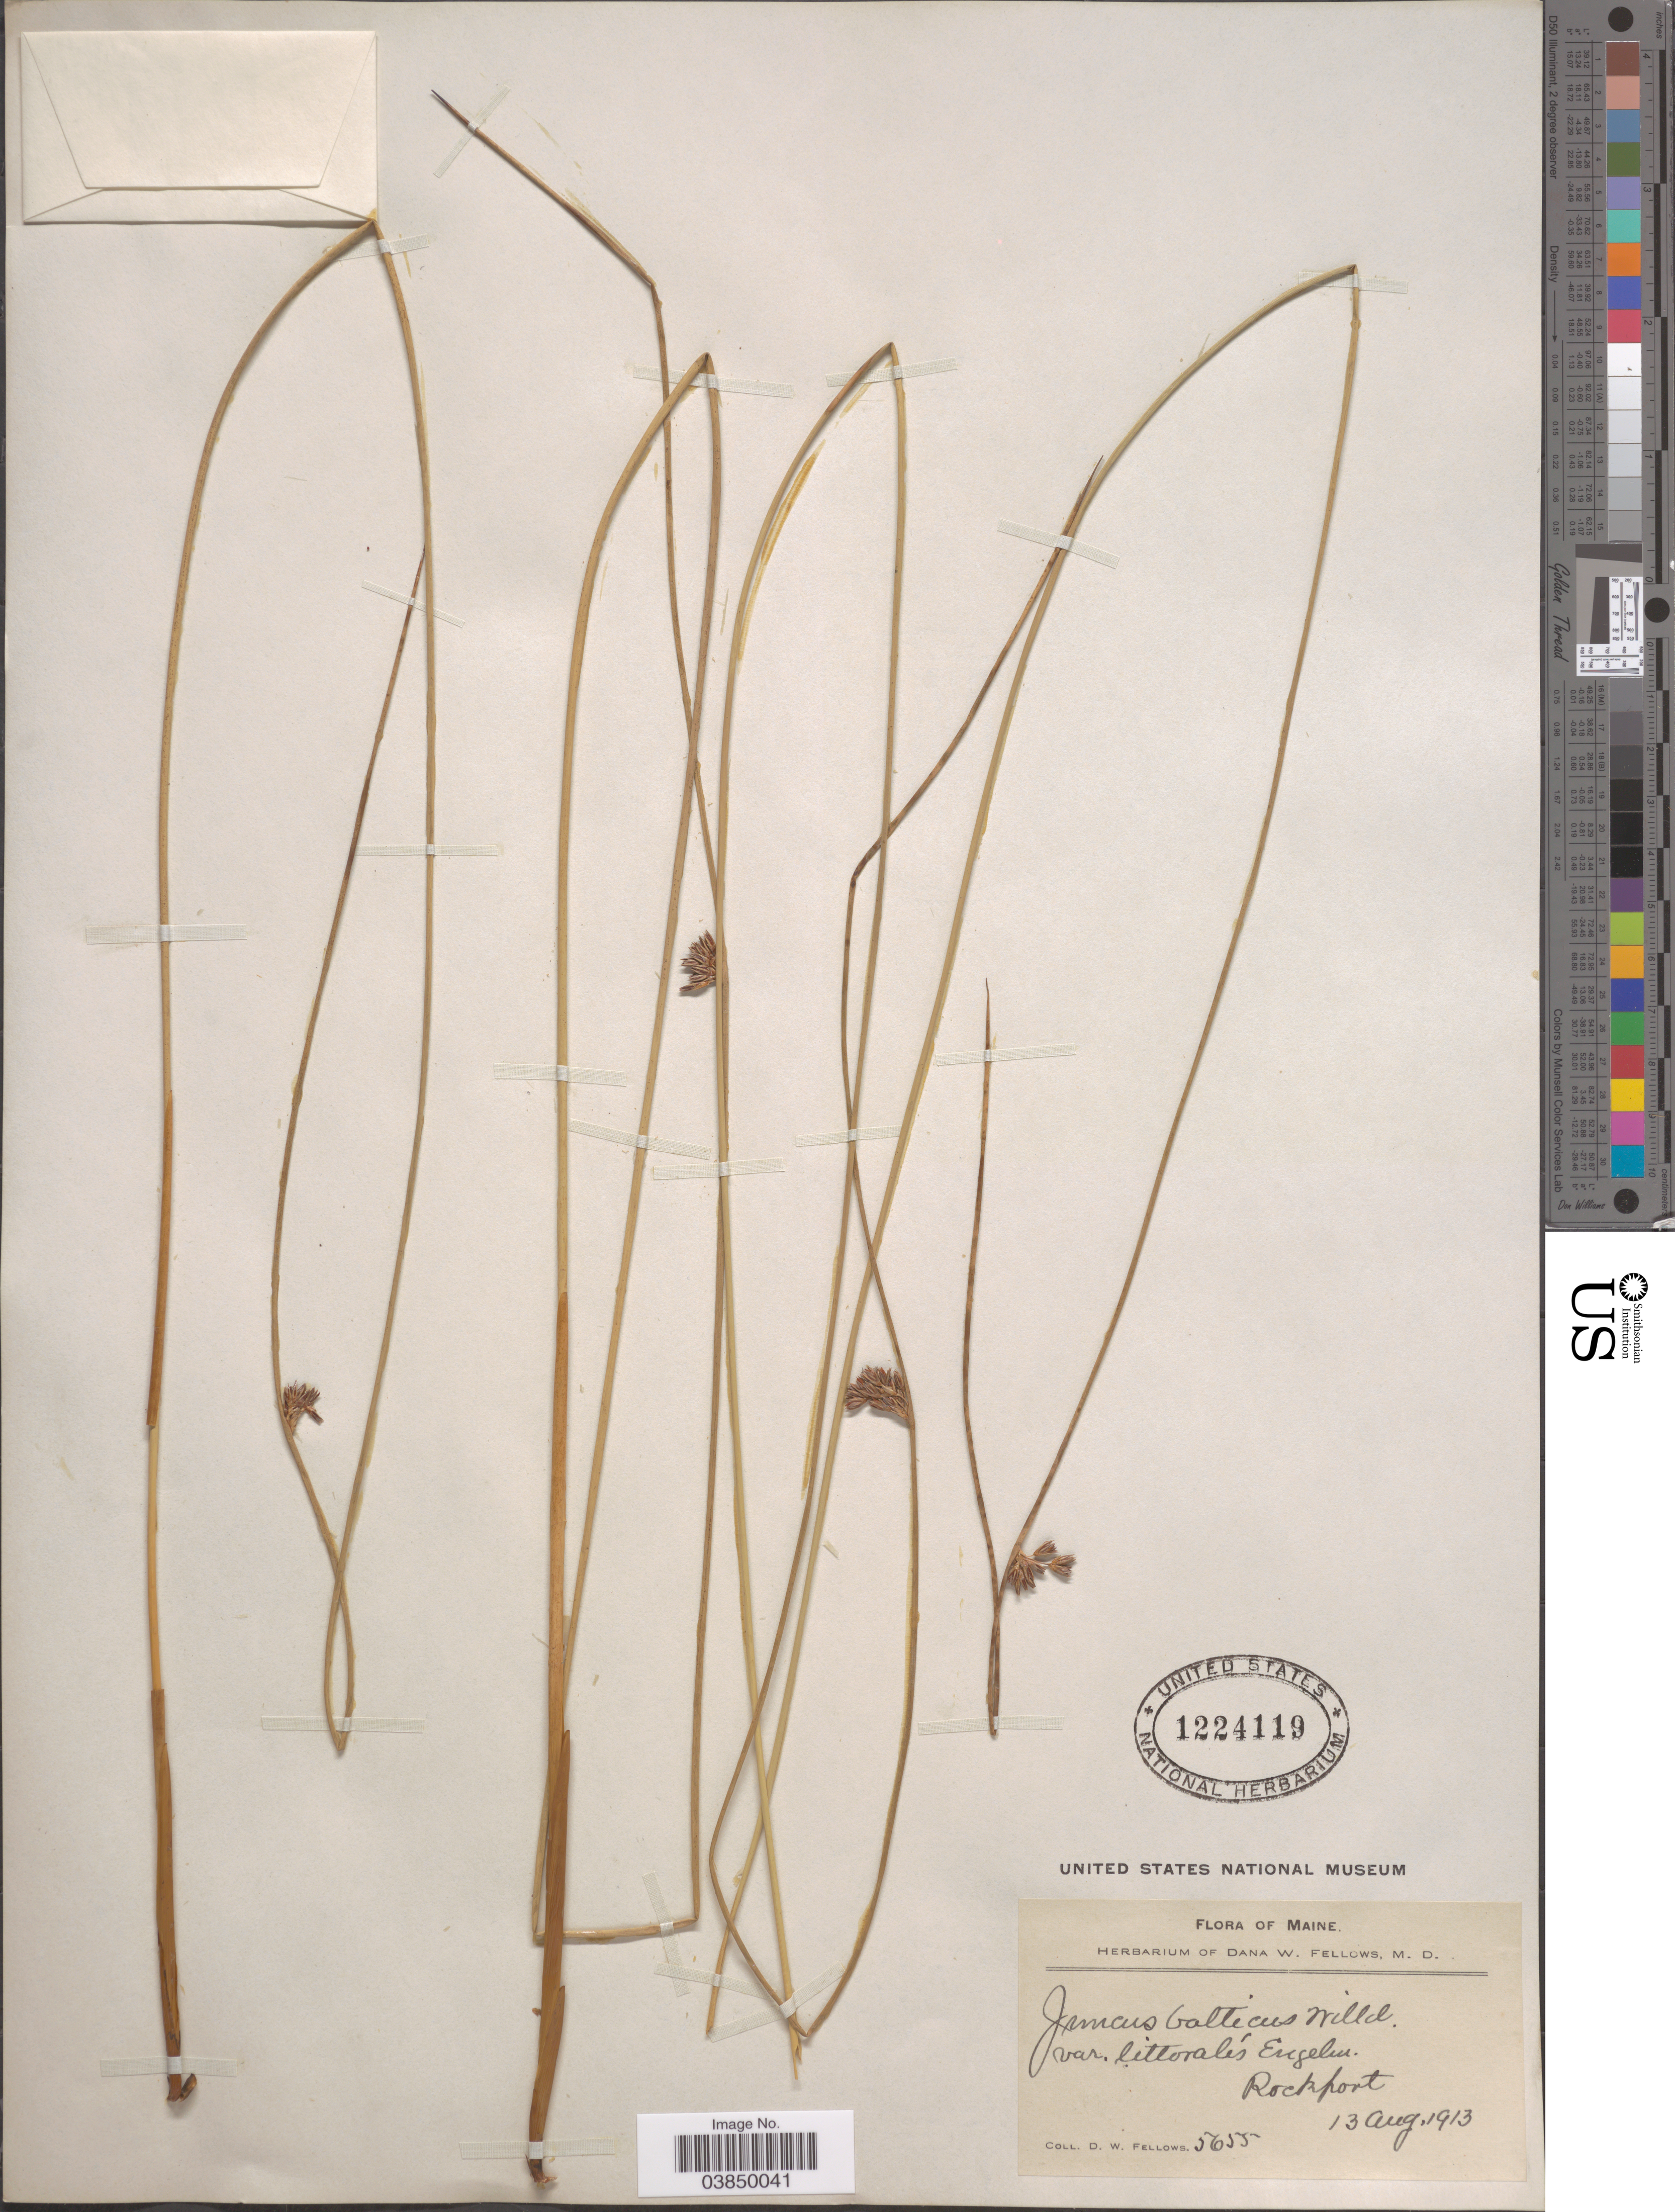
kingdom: Plantae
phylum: Tracheophyta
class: Liliopsida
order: Poales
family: Juncaceae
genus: Juncus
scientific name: Juncus balticus var. littoralis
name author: Engelm.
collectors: D. W. Fellows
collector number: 5655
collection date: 1913-08-13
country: United States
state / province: Maine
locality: Rockport.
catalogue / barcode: US 1224119